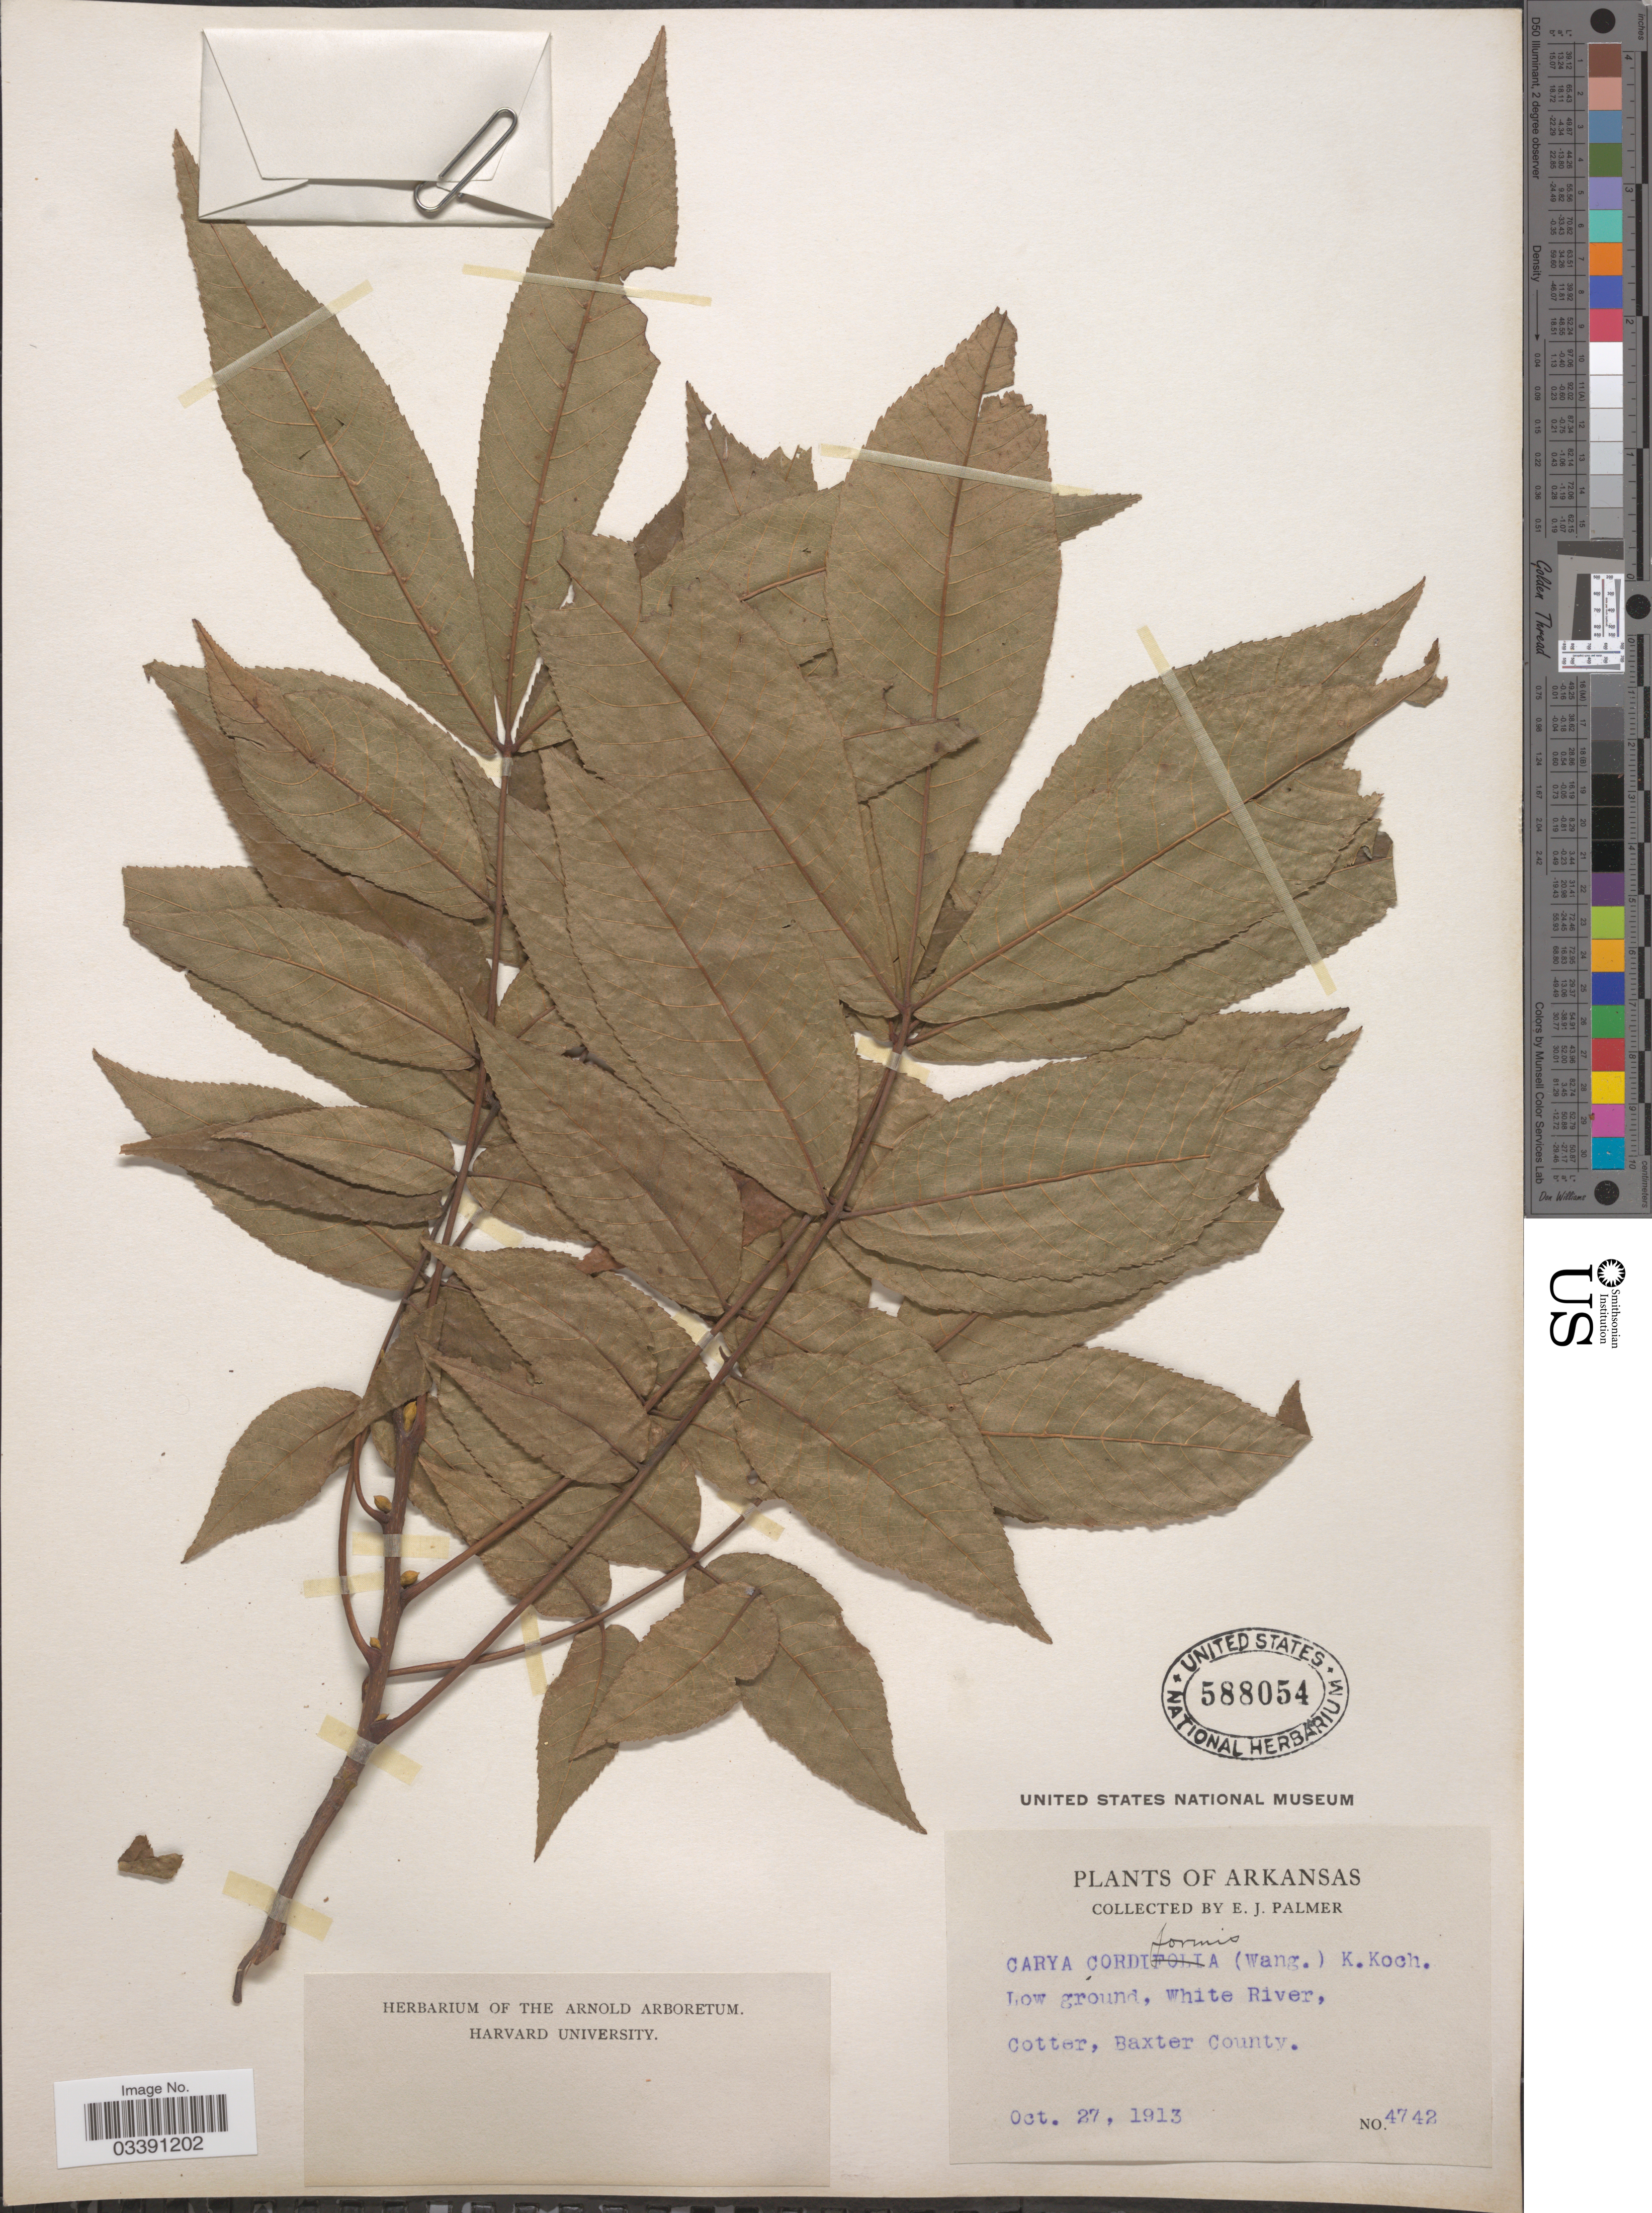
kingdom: Plantae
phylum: Tracheophyta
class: Magnoliopsida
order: Fagales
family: Juglandaceae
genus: Carya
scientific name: Carya cordiformis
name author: (Wangenh.) K. Koch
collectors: E. J. Palmer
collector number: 4742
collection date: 1913-10-27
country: United States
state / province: Arkansas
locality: White River, Cotter, Baxter County.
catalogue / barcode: US 588054